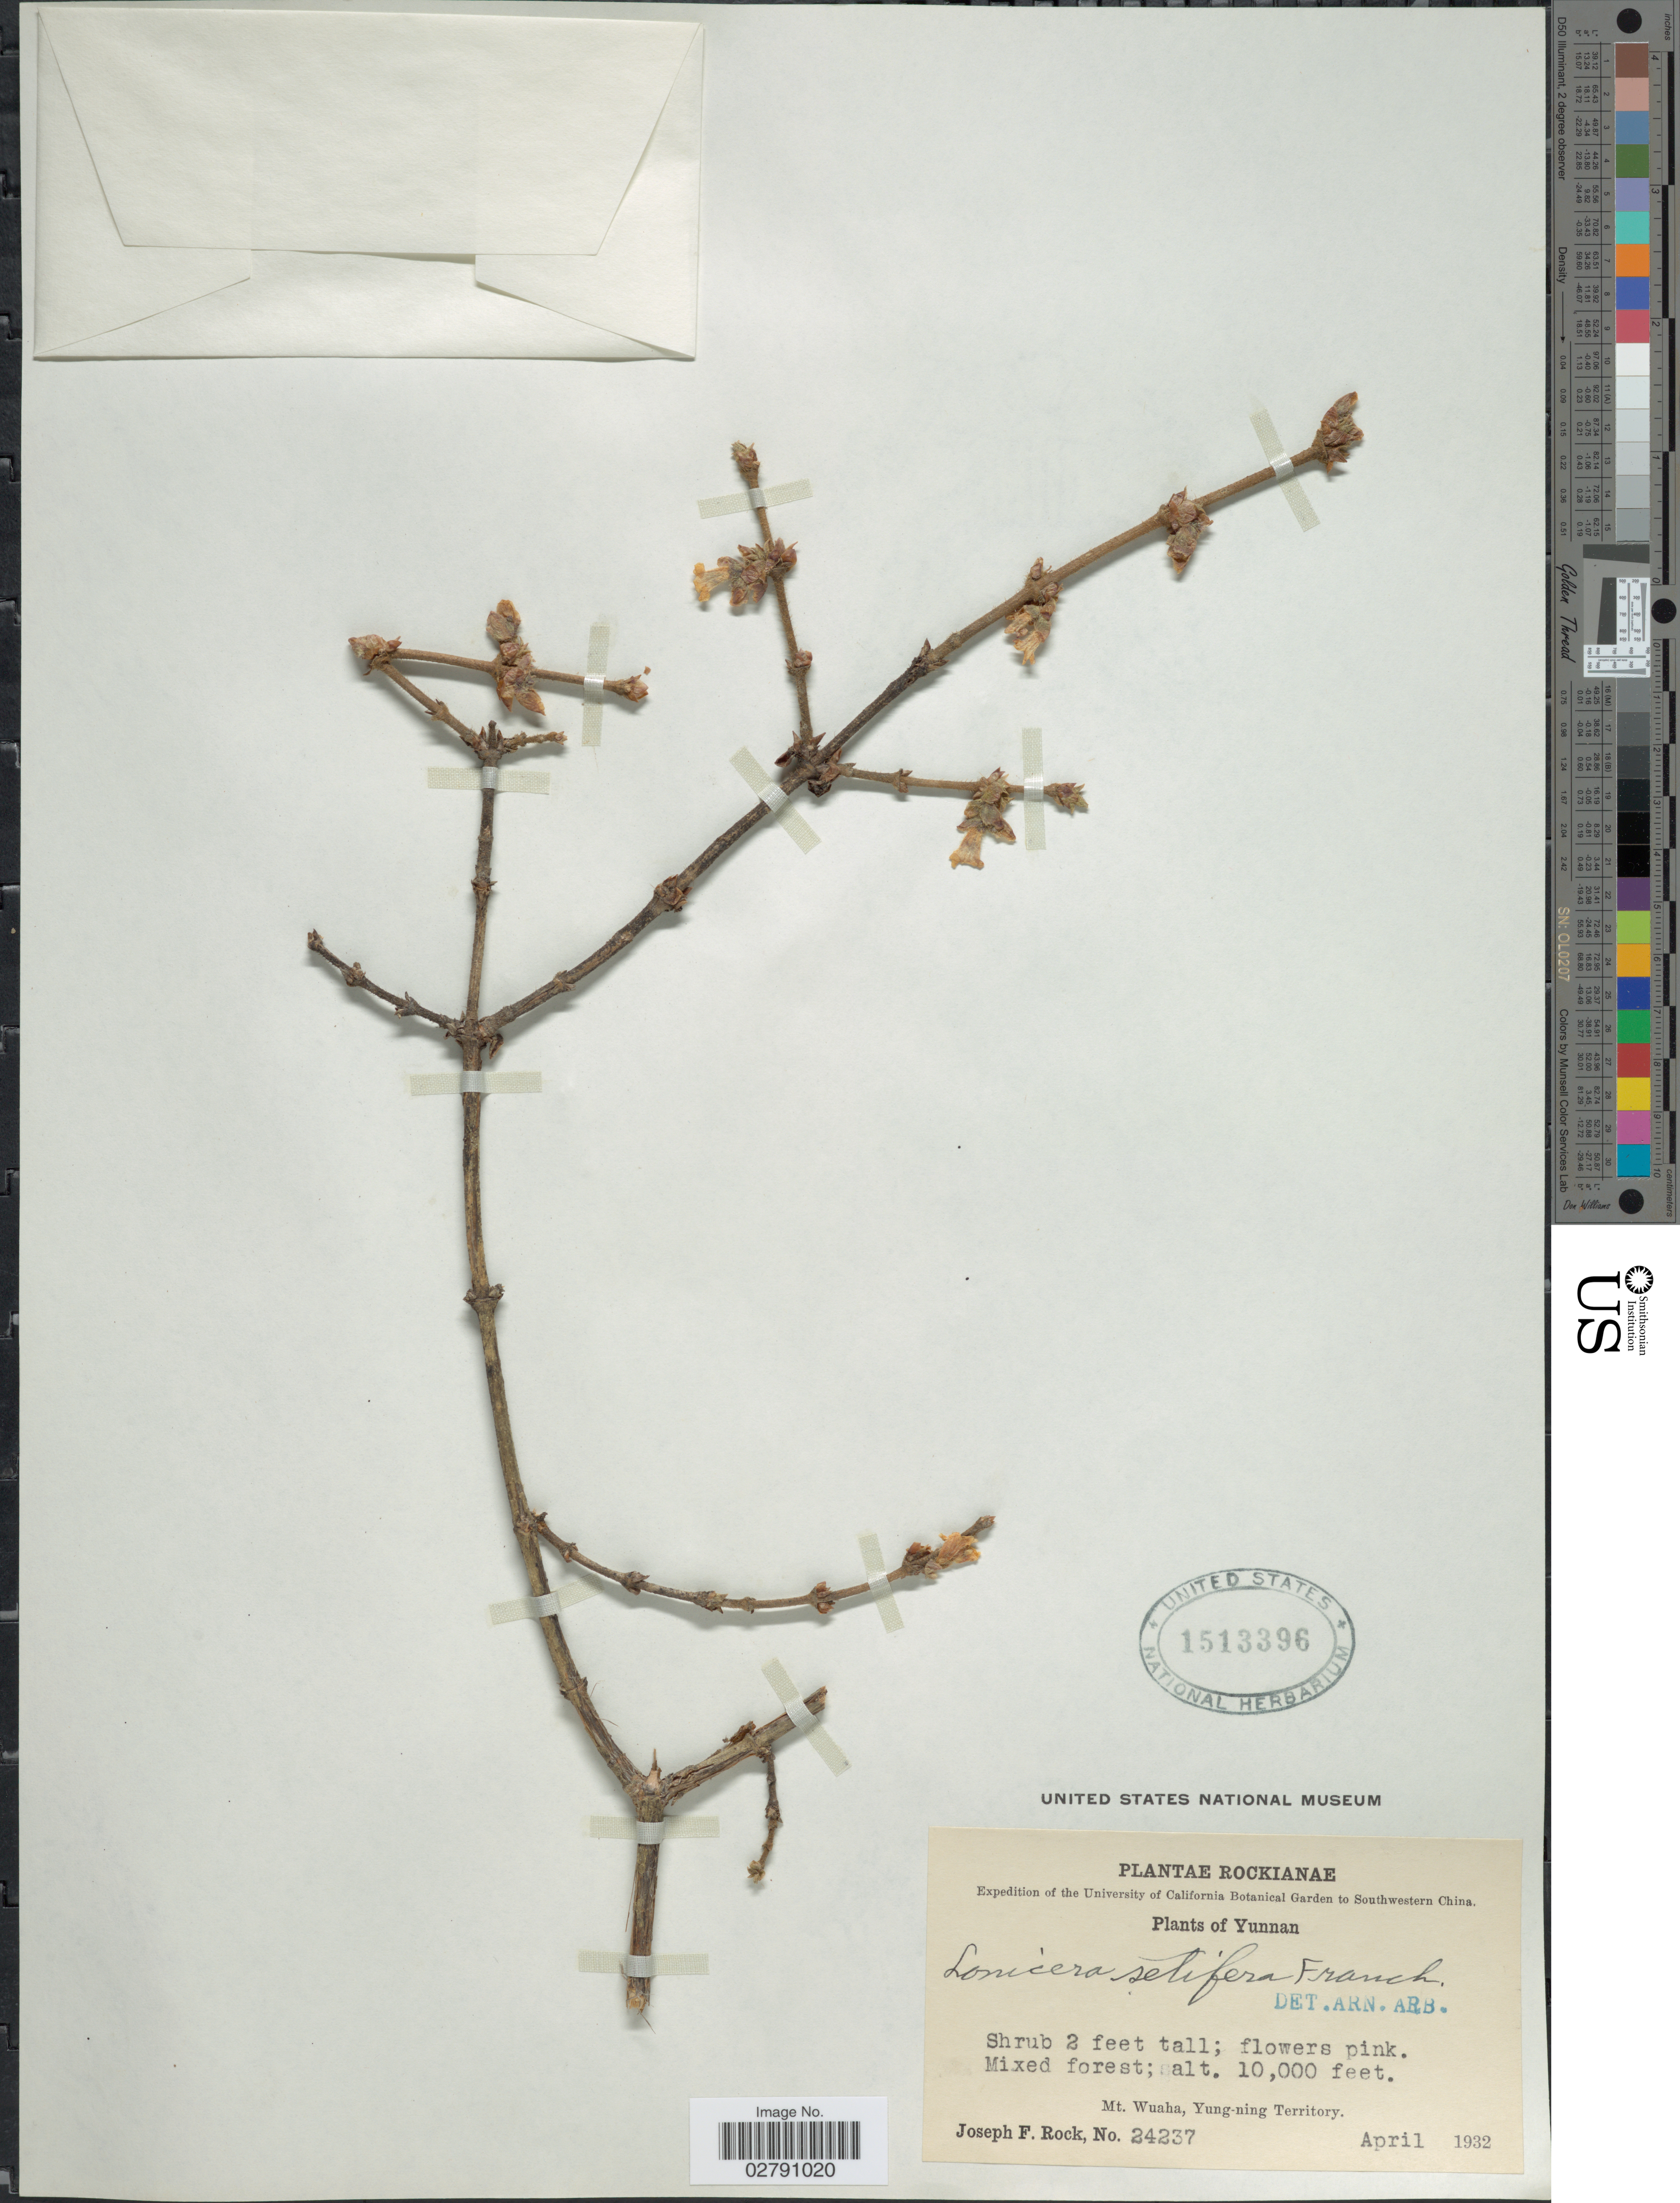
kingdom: Plantae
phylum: Tracheophyta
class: Magnoliopsida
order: Dipsacales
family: Caprifoliaceae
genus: Lonicera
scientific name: Lonicera setifera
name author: Franch.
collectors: J. F. Rock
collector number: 24237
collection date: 1932-04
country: China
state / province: Yunnan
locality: Southwestern China. Mt. Wuaha, Yung-ning Territory.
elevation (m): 3048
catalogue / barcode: US 1513396